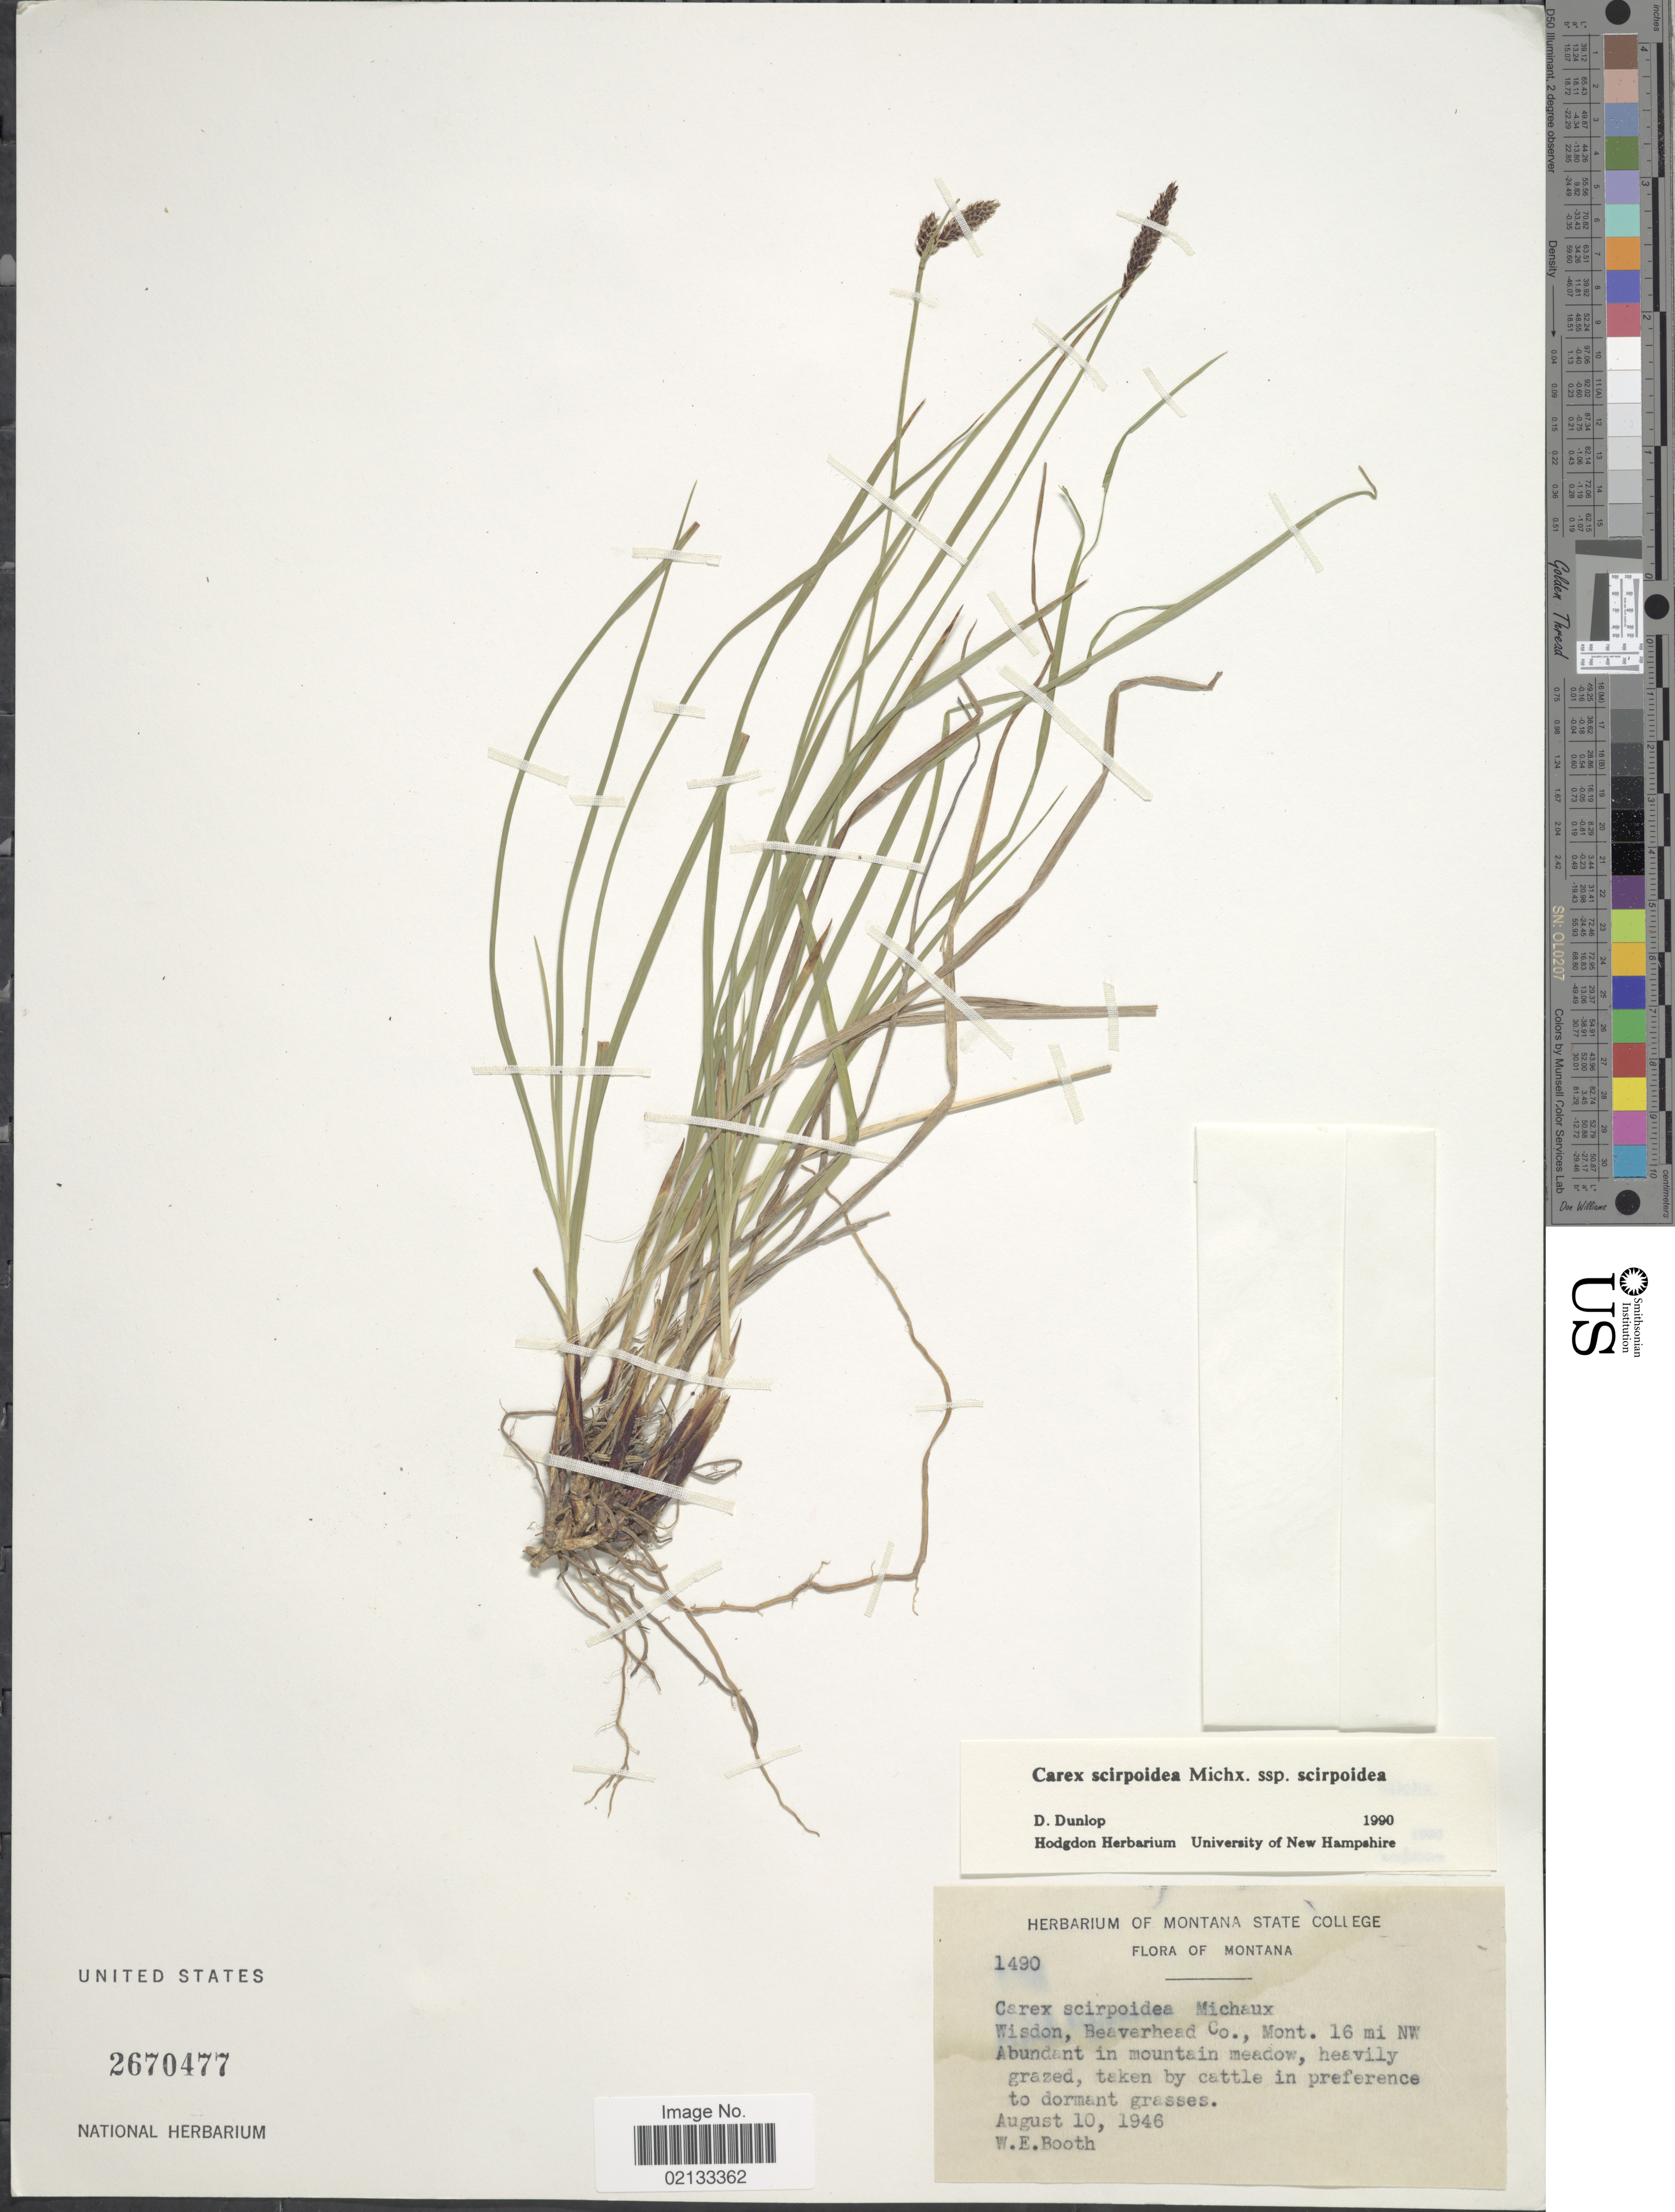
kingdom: Plantae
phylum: Tracheophyta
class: Liliopsida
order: Poales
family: Cyperaceae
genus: Carex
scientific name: Carex scirpoidea subsp. scirpoidea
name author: Michx.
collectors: W. Booth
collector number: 1490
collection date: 1946-08-10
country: United States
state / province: Montana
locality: Wisdon, Beaverhead Co., 16 mi NW, Abundant in mountain meadow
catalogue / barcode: US 2670477